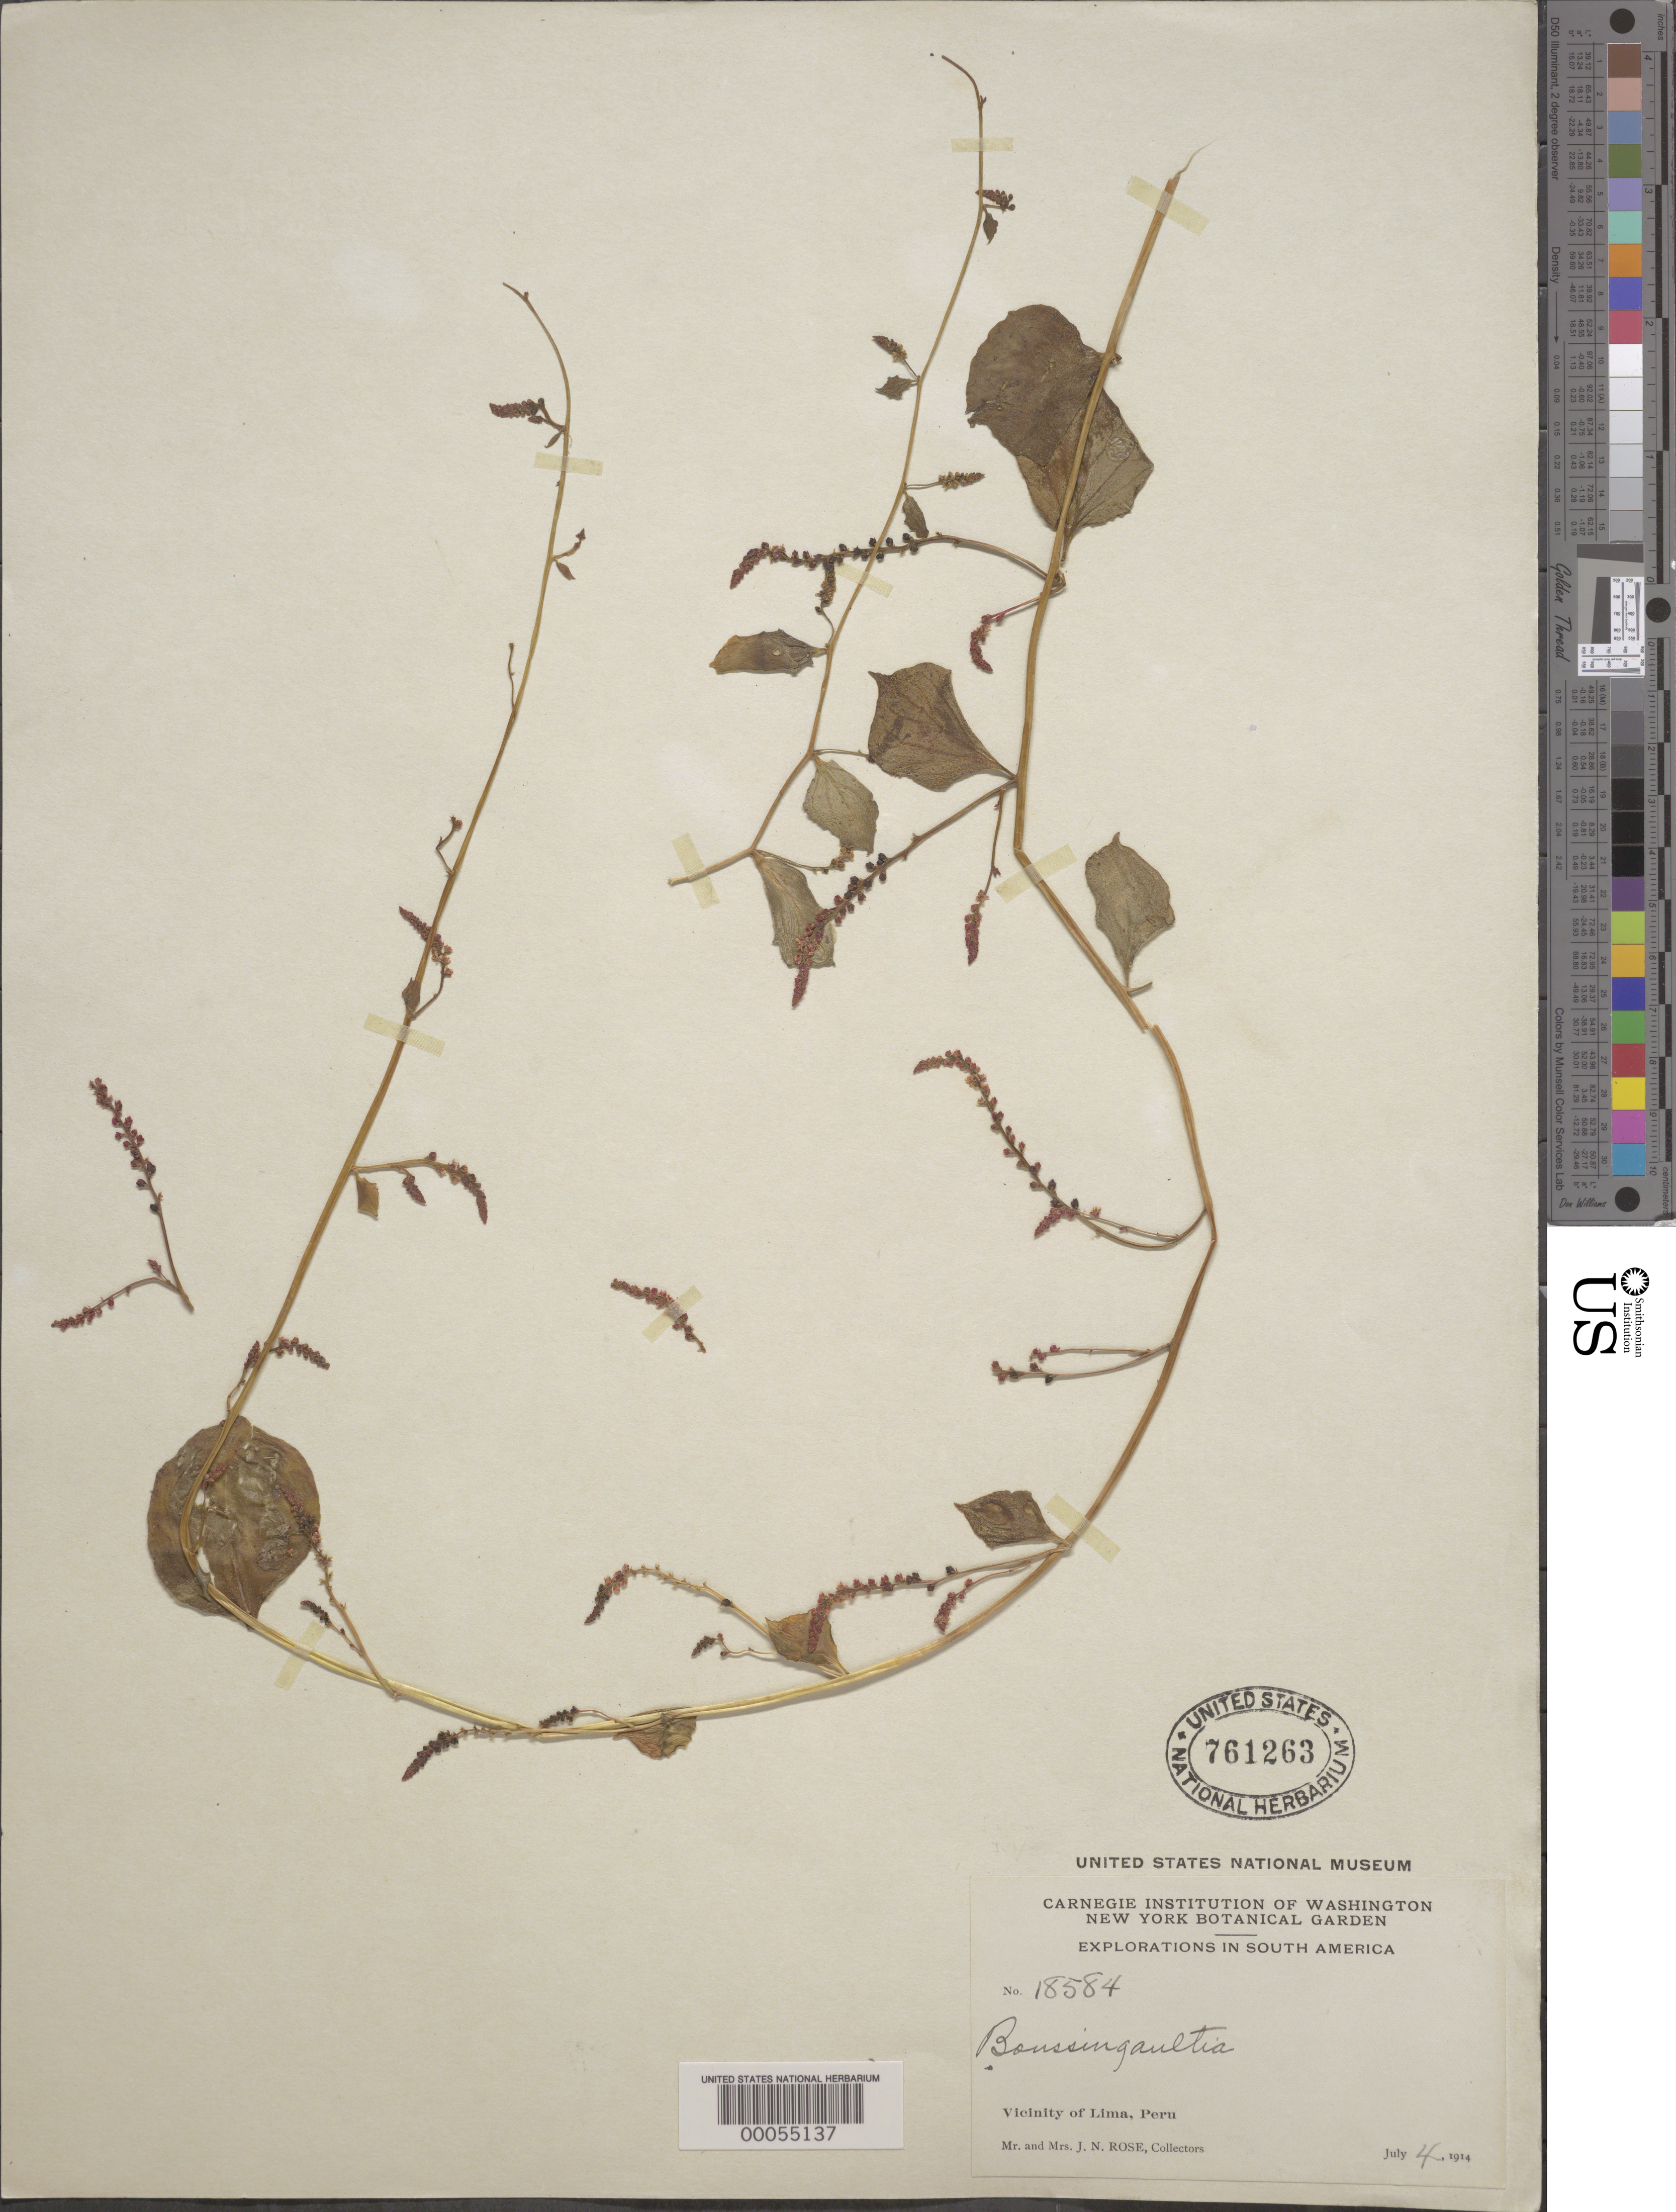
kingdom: Plantae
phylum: Tracheophyta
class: Magnoliopsida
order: Caryophyllales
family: Basellaceae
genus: Anredera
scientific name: Anredera sp.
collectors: J. N. Rose & J. M. Rose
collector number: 18584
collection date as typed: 04 Jul 1914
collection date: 1914-07-04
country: Peru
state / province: Lima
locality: Vicinity of lima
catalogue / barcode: US 761263